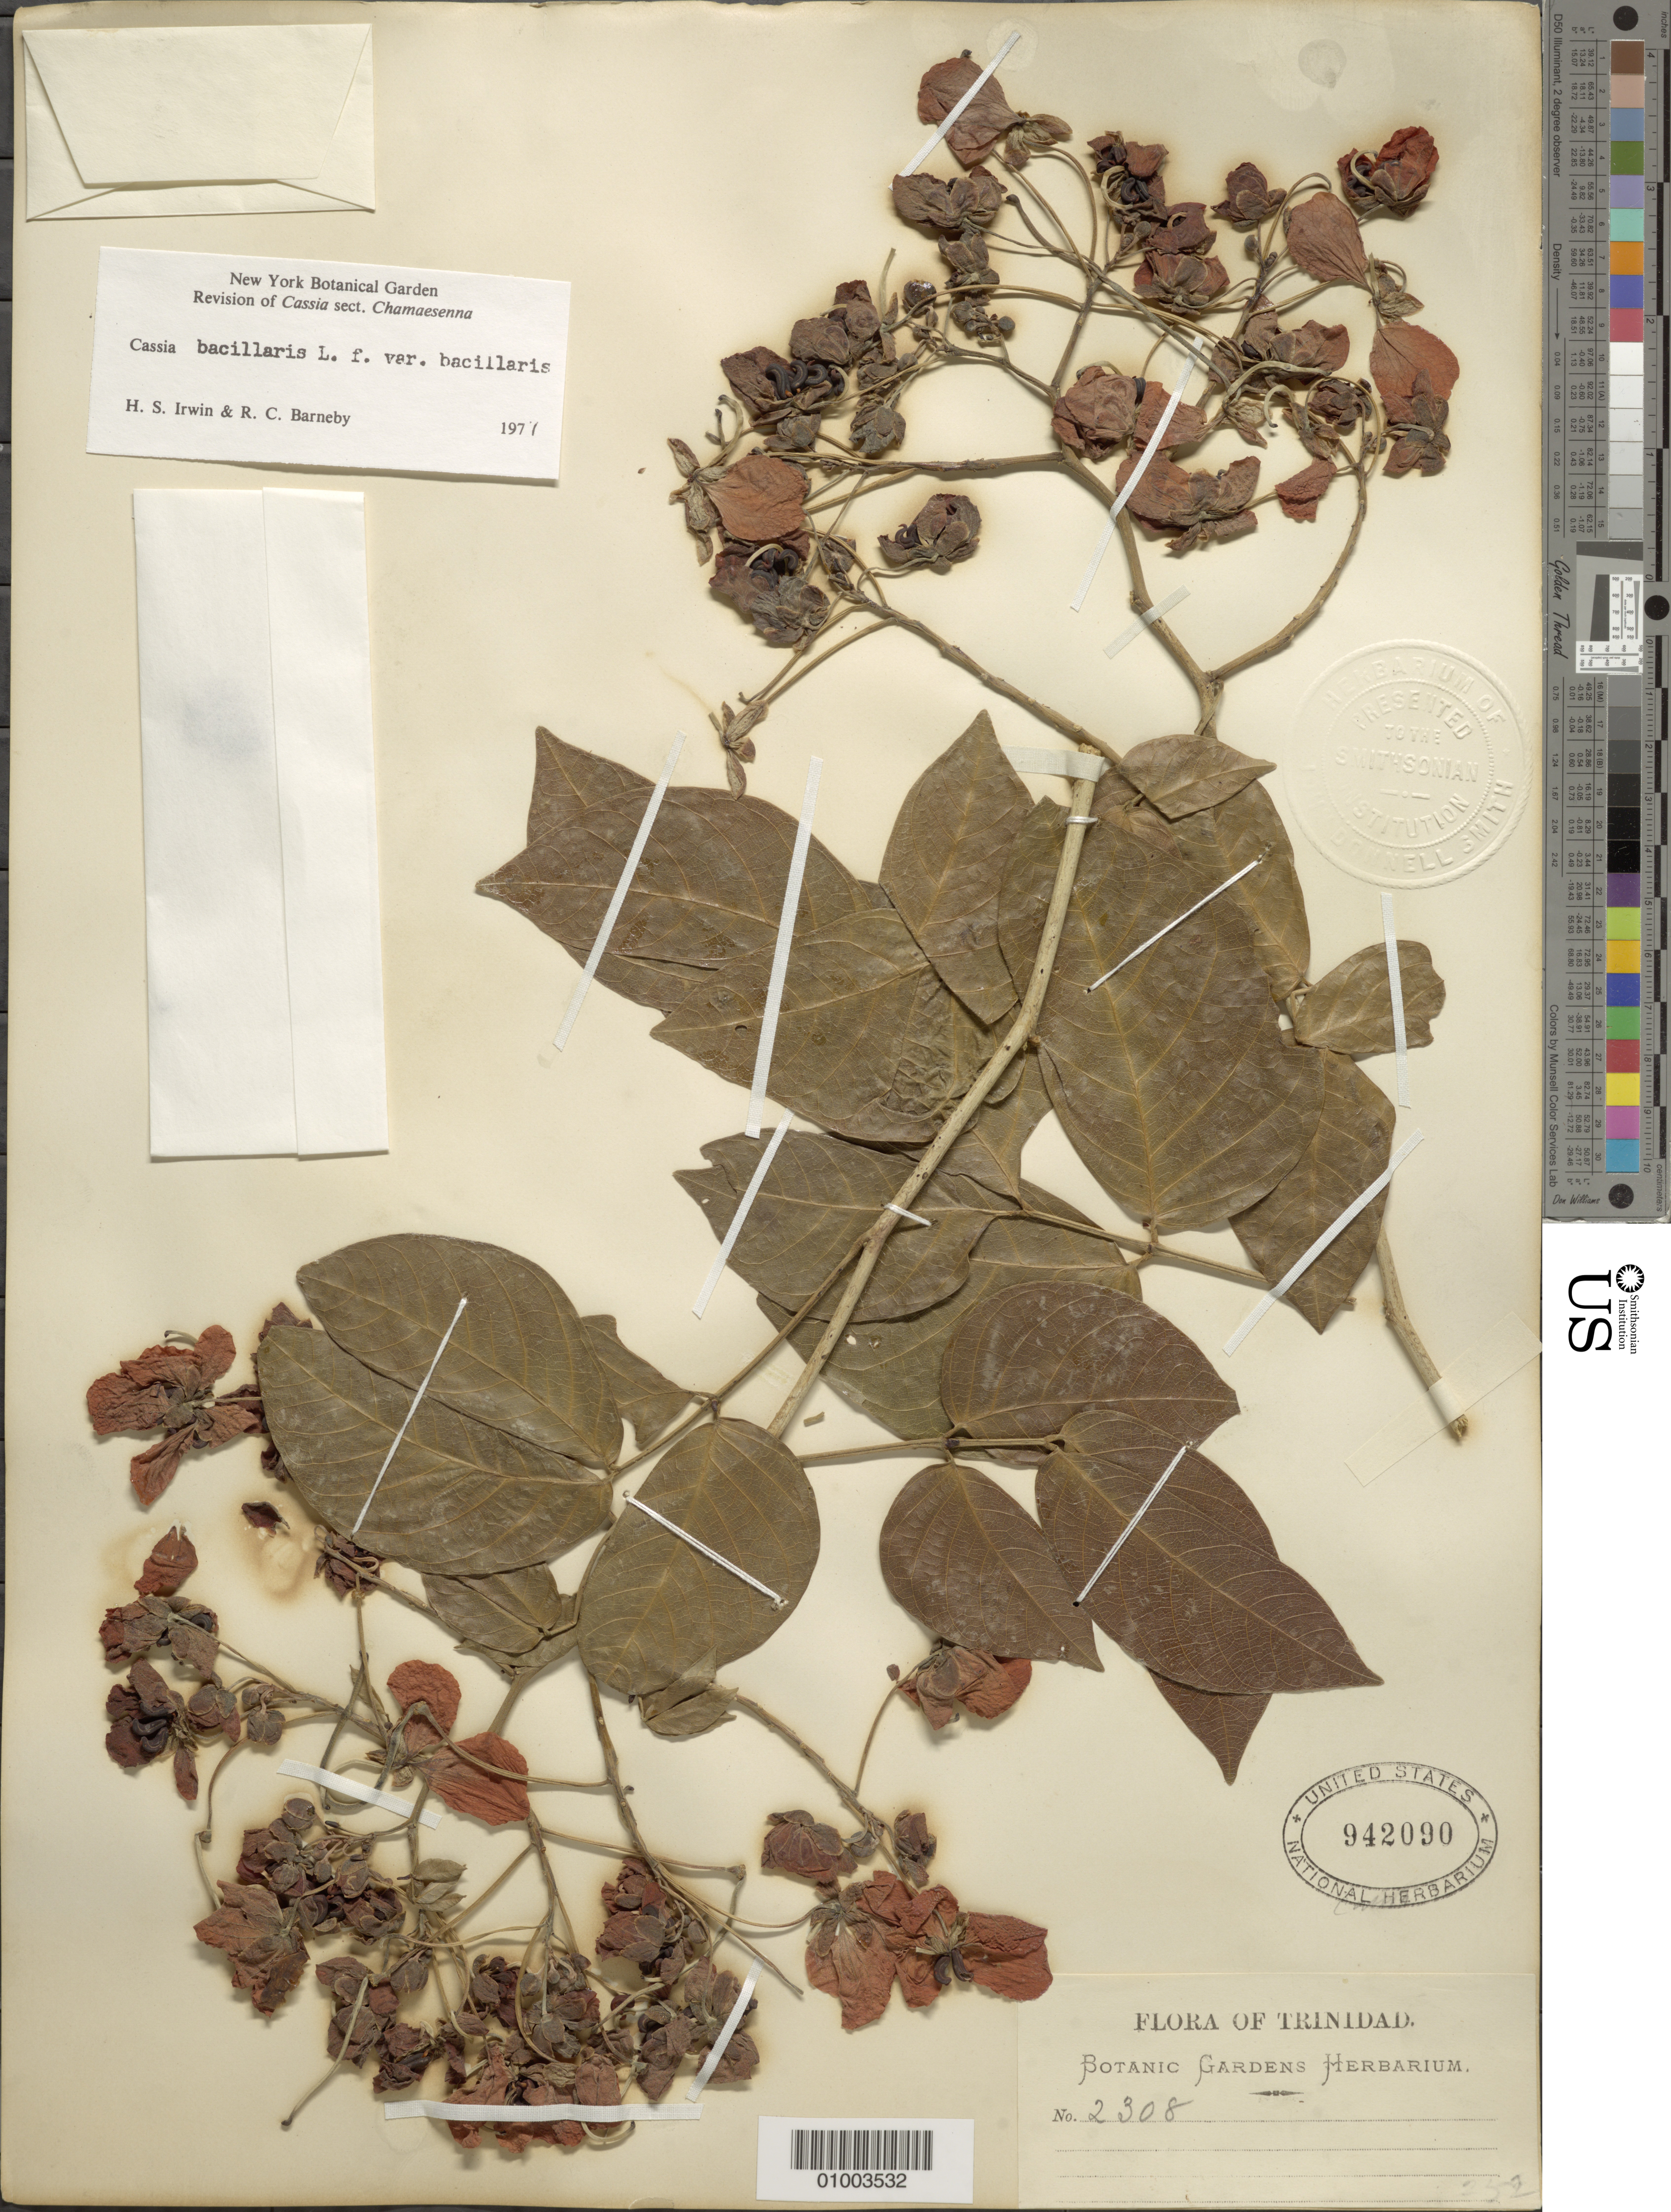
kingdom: Plantae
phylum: Tracheophyta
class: Magnoliopsida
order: Fabales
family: Fabaceae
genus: Senna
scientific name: Senna bacillaris var. bacillaris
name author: (L. f.) H.S. Irwin & Barneby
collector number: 2308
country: Trinidad and Tobago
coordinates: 0 N, 0 E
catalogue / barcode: US 942090